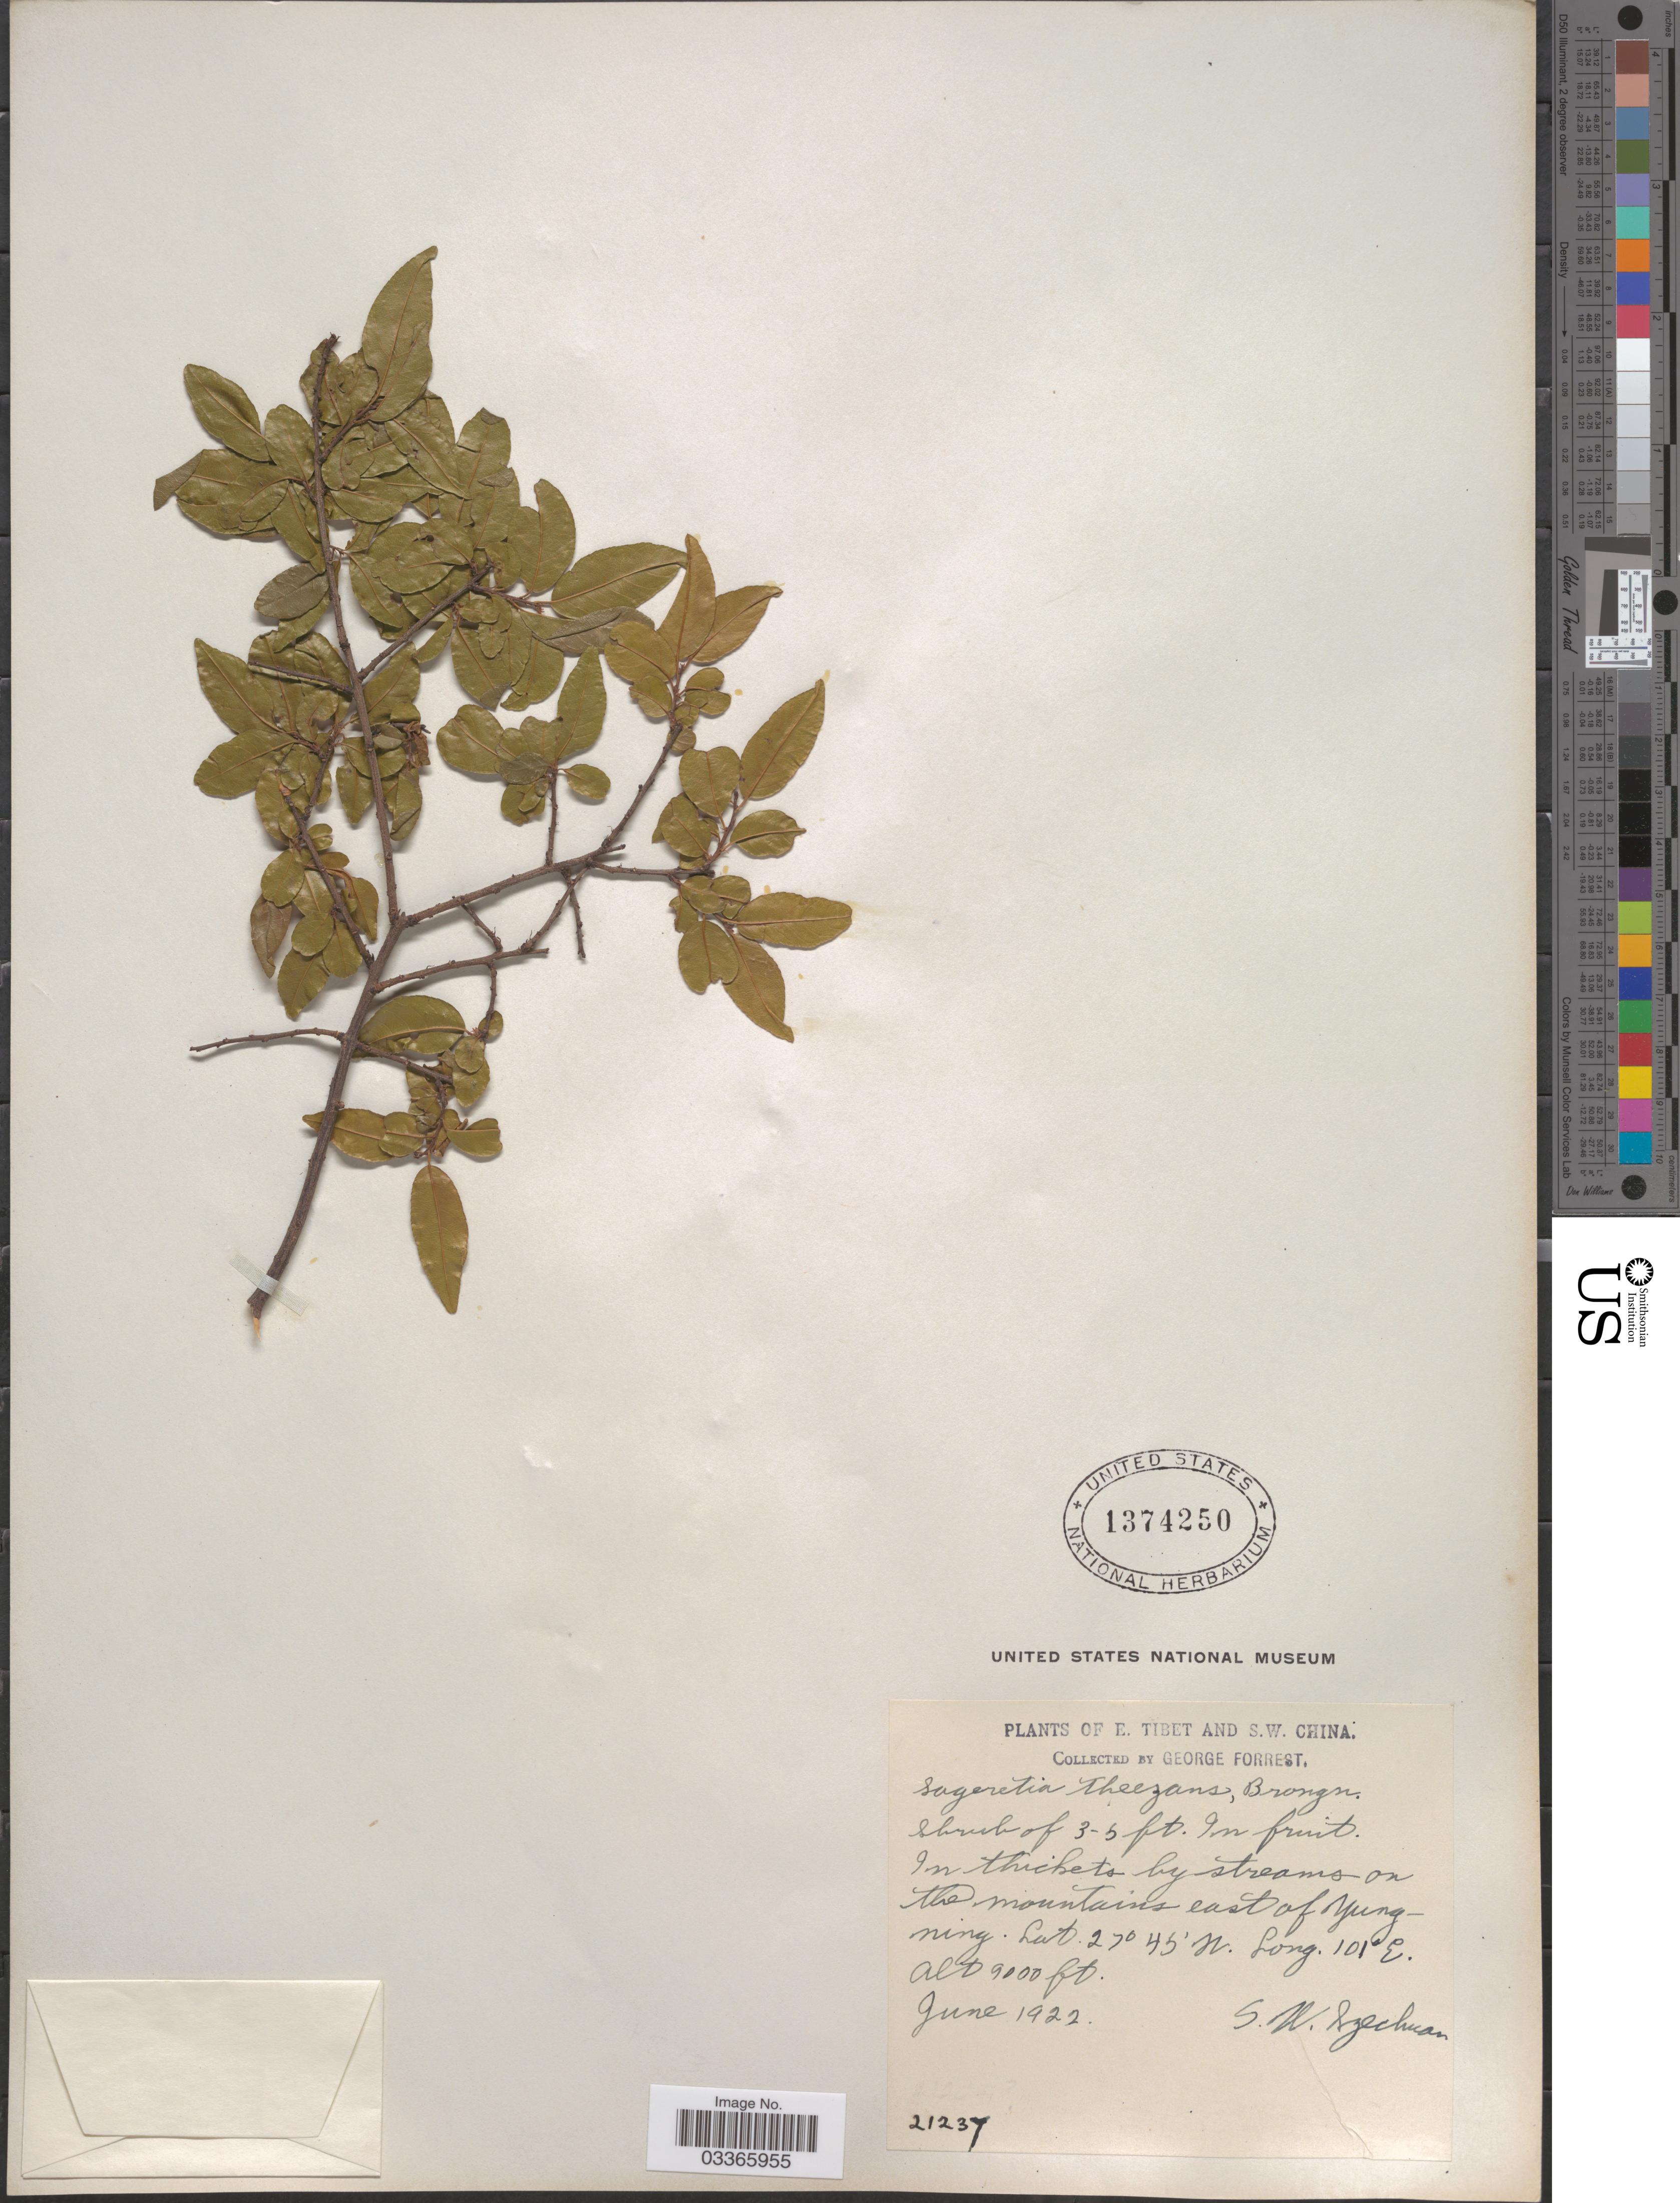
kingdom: Plantae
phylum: Tracheophyta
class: Magnoliopsida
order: Rosales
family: Rhamnaceae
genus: Sageretia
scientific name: Sageretia thea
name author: (Osbeck) M.C. Johnst.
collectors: G. Forrest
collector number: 21237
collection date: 1922-06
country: China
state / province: Sichuan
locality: E. Tibet and S.W. China, In thickets by streams on the mountains east of Yungning, S.W. Szechuan.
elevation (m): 2743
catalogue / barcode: US 1374250